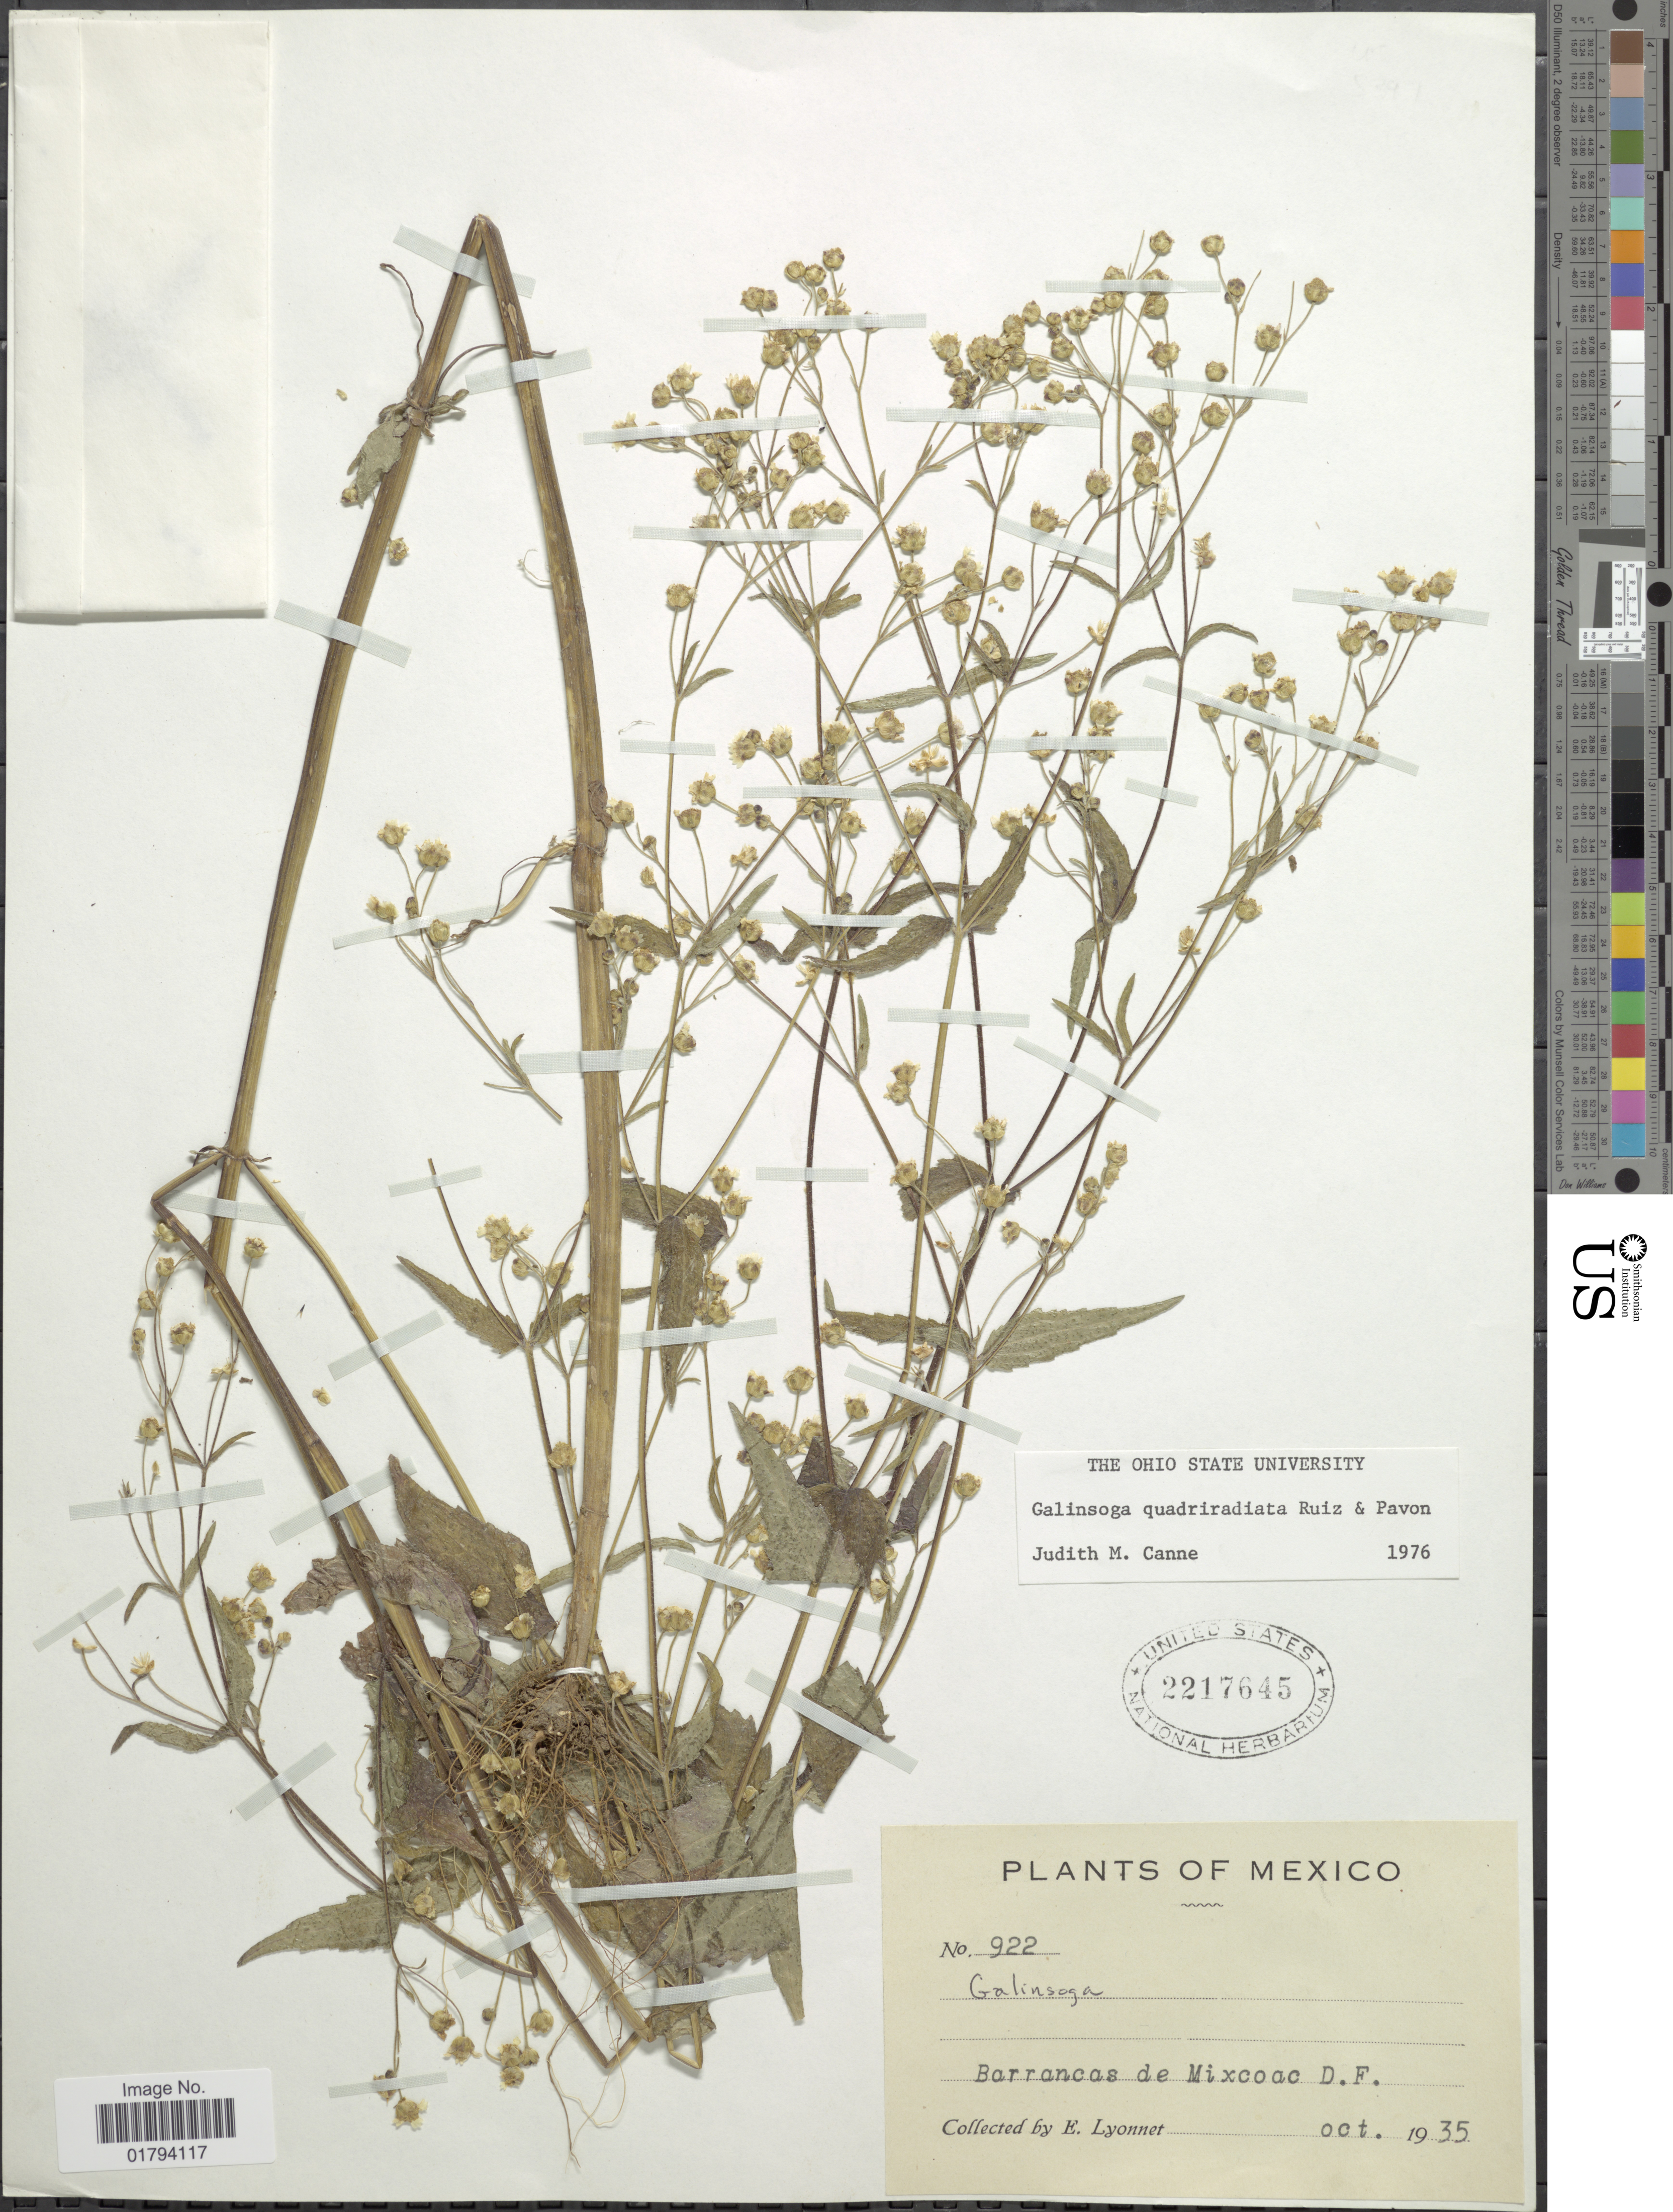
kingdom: Plantae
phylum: Tracheophyta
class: Magnoliopsida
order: Asterales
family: Asteraceae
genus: Galinsoga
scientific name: Galinsoga quadriradiata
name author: Ruiz & Pav.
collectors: E. Lyonnet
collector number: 922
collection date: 1935-10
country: Mexico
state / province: Distrito Federal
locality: Barrancas de Mixcoac.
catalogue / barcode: US 2217645